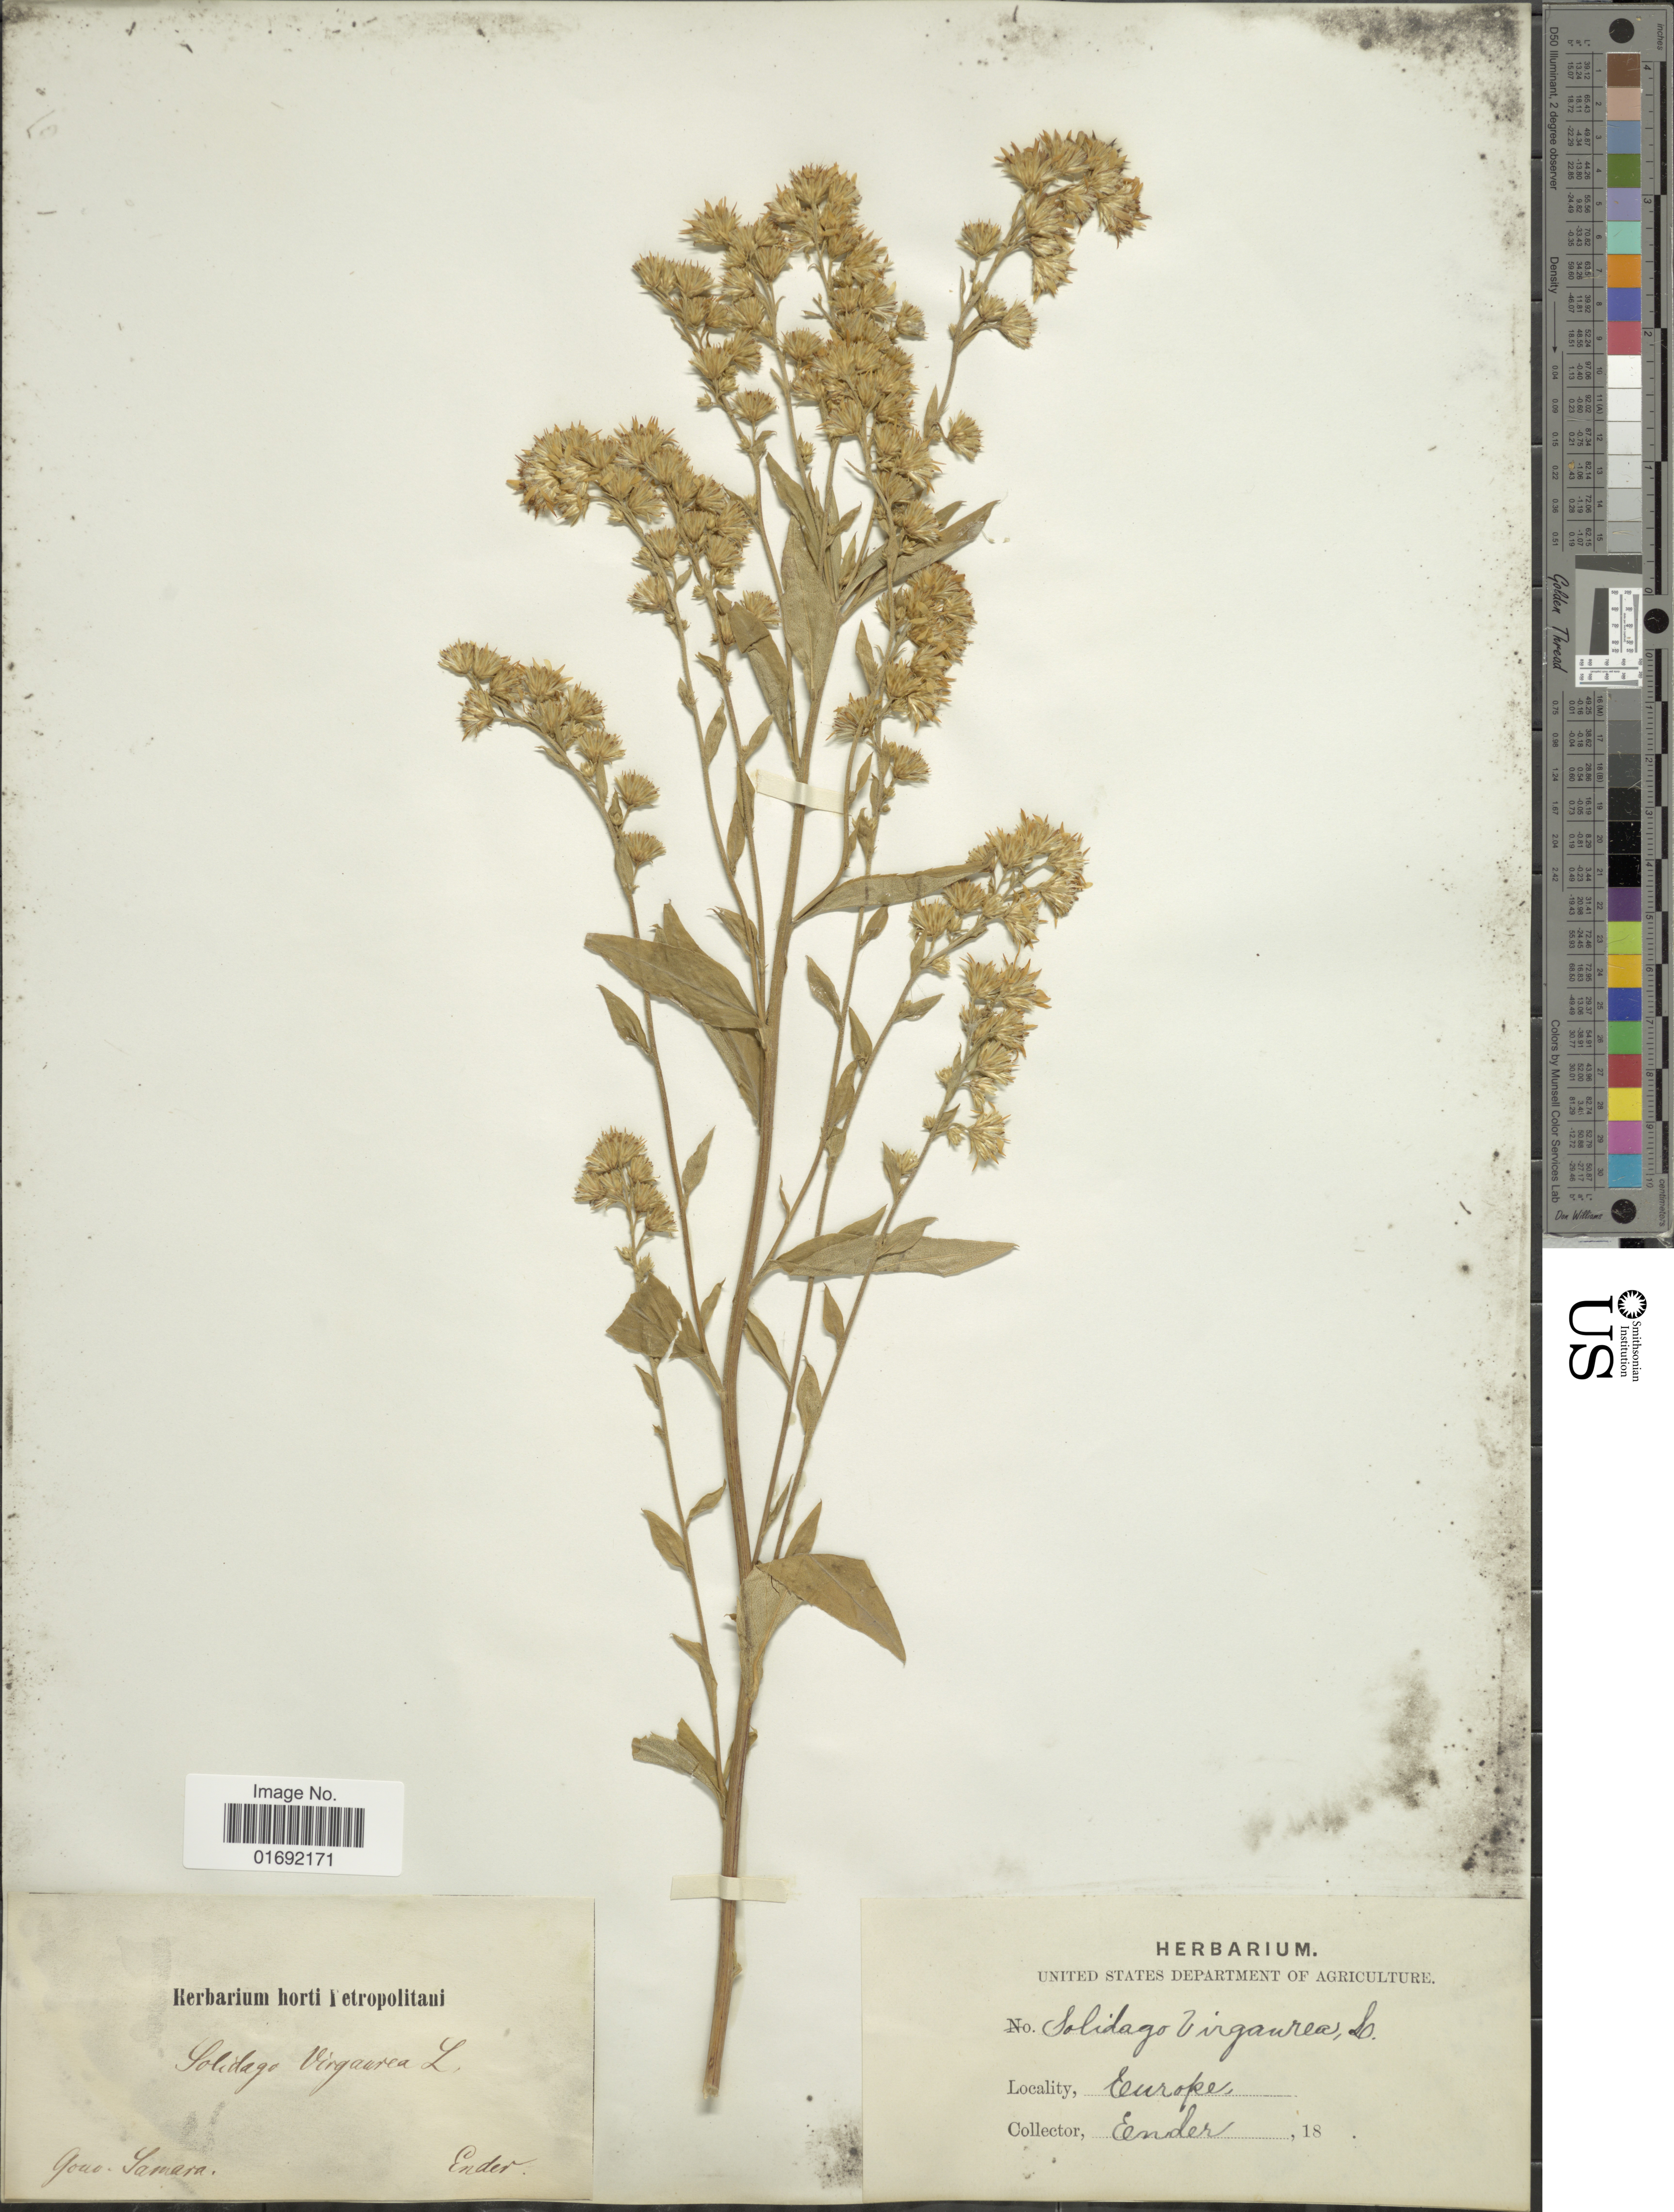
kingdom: Plantae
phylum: Tracheophyta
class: Magnoliopsida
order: Asterales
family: Asteraceae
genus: Solidago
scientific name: Solidago virgaurea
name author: L.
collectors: Ender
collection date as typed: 18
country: Russian Federation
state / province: Samara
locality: Europe, Gono-Samara